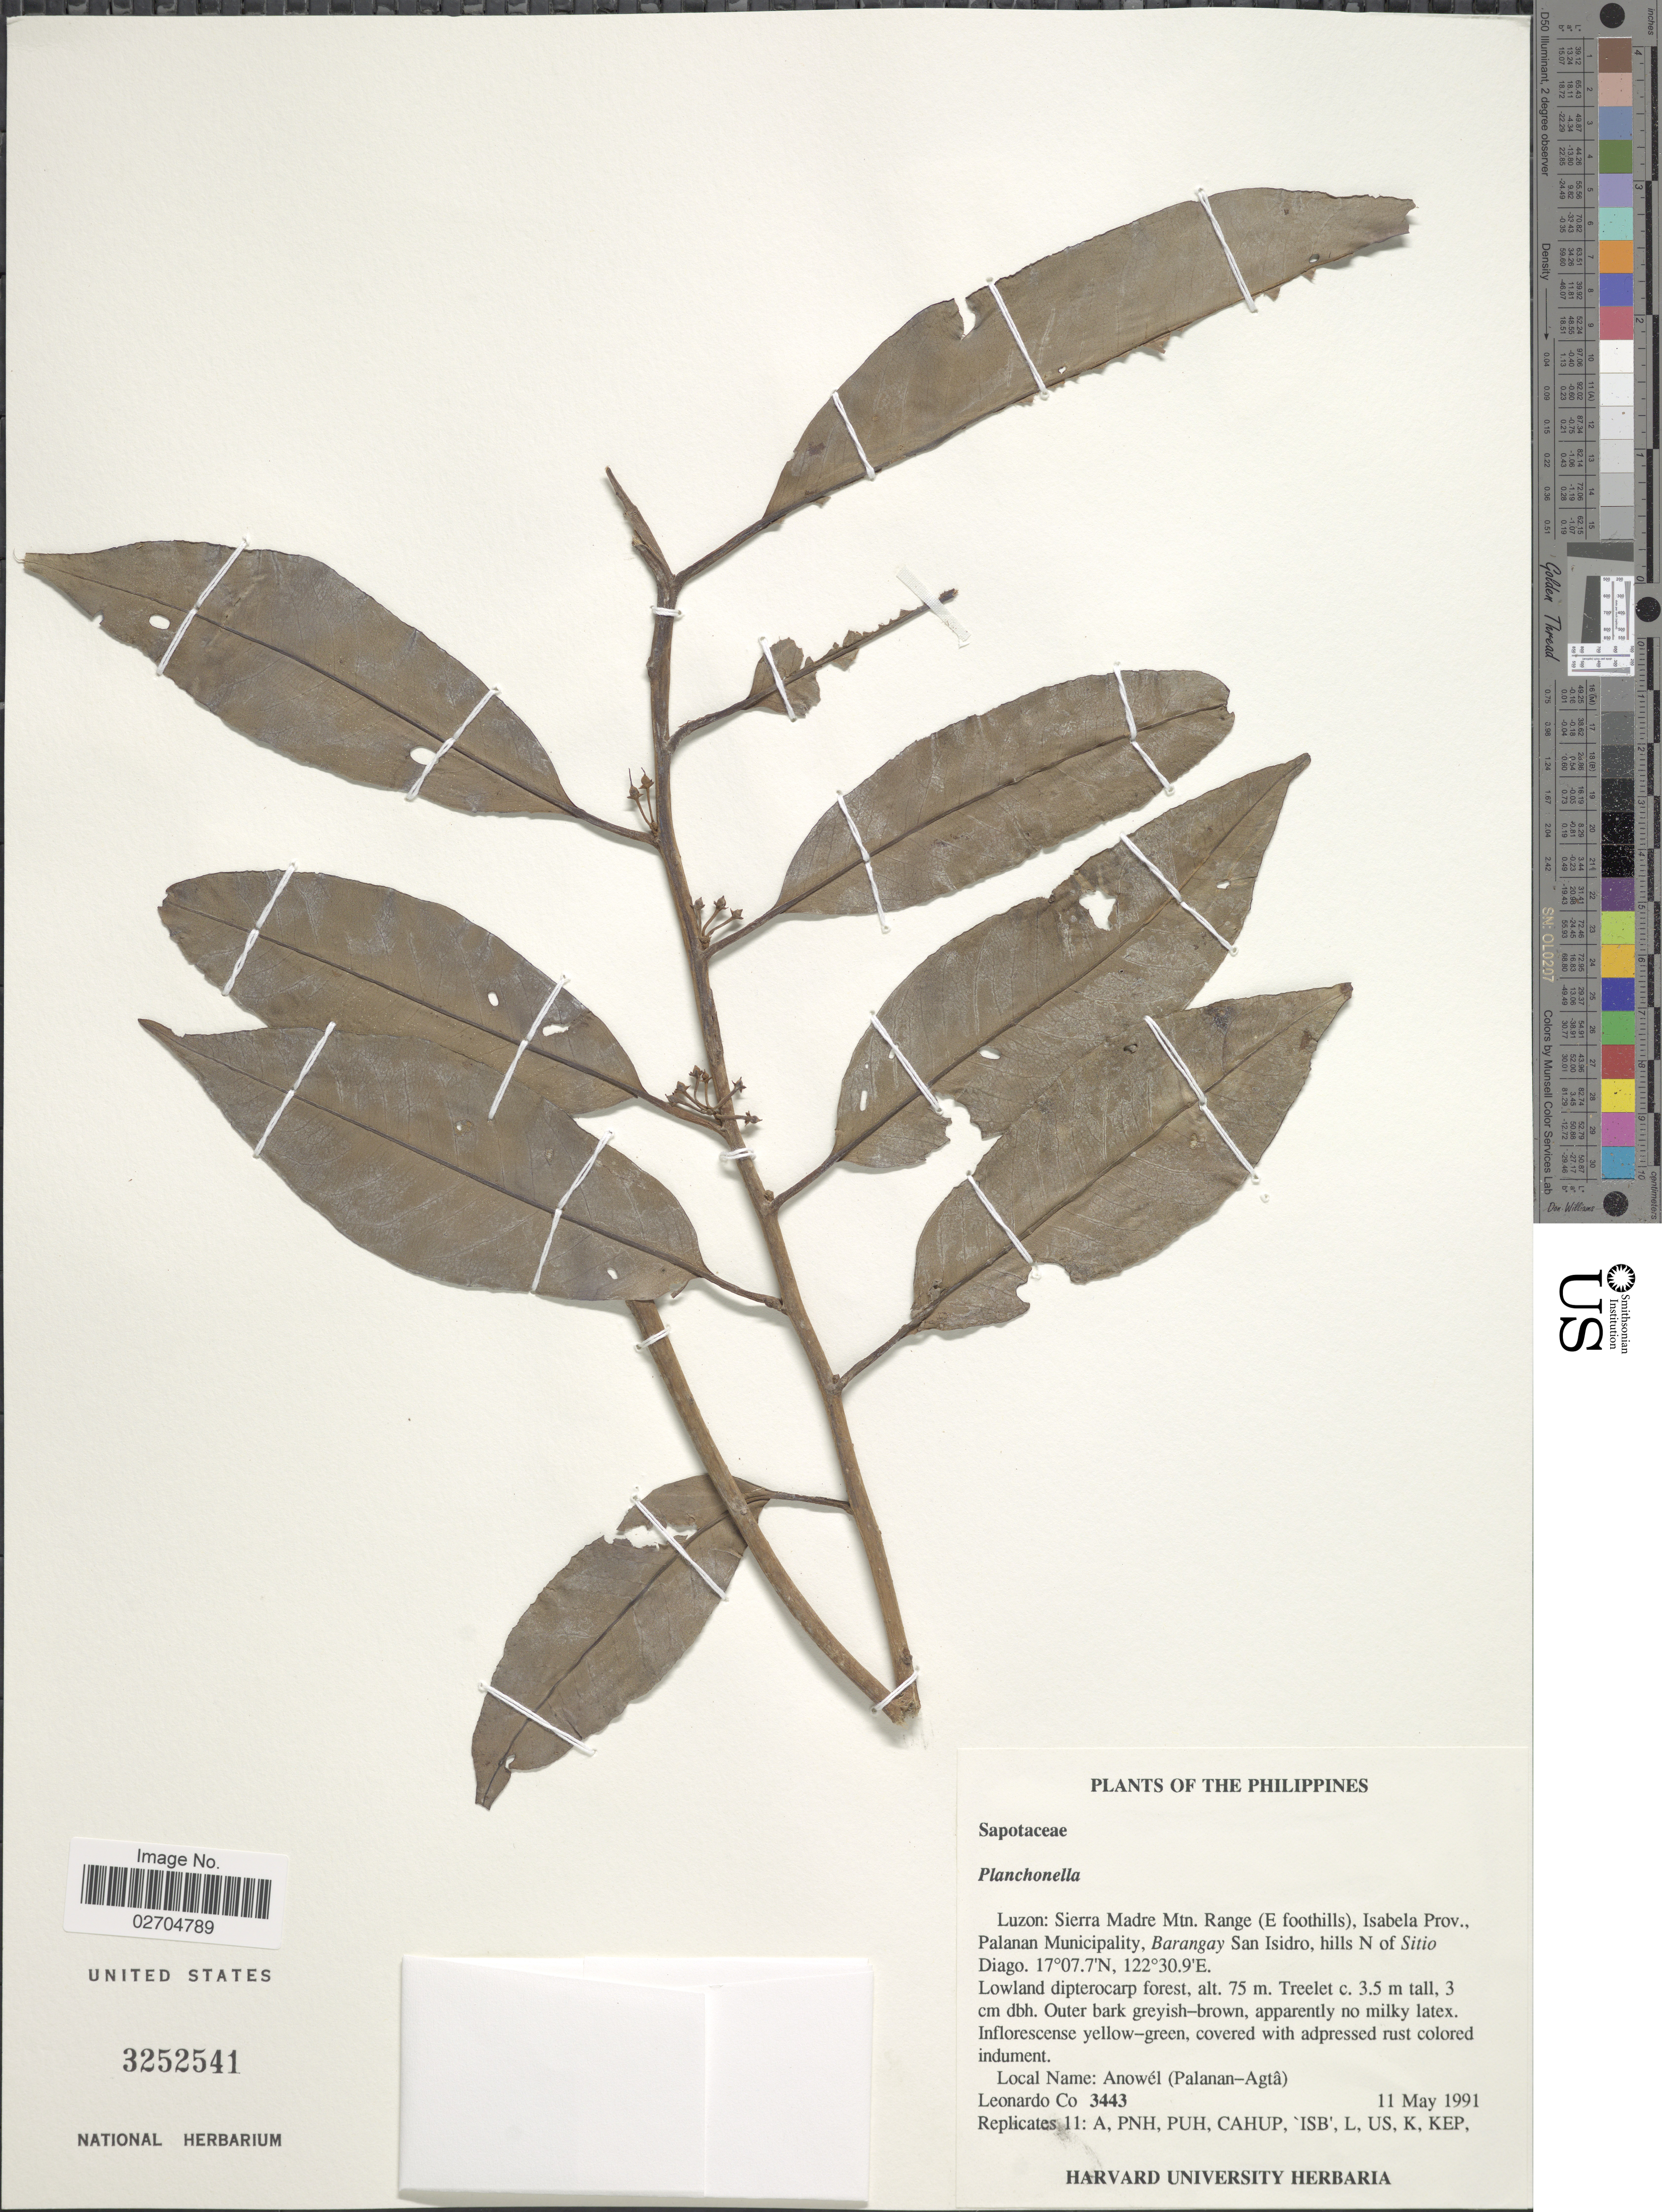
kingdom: Plantae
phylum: Tracheophyta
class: Magnoliopsida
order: Ericales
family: Sapotaceae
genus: Planchonella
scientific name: Planchonella sp.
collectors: L. Co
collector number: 3443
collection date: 1991-05-11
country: Philippines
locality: Luzon: Sierra Madre Mtn. Range ( E foothills), Isabela Prov., Palanan Municipality, Barangay San Isidro, hills N of Sitio Diago.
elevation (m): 75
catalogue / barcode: US 3252541